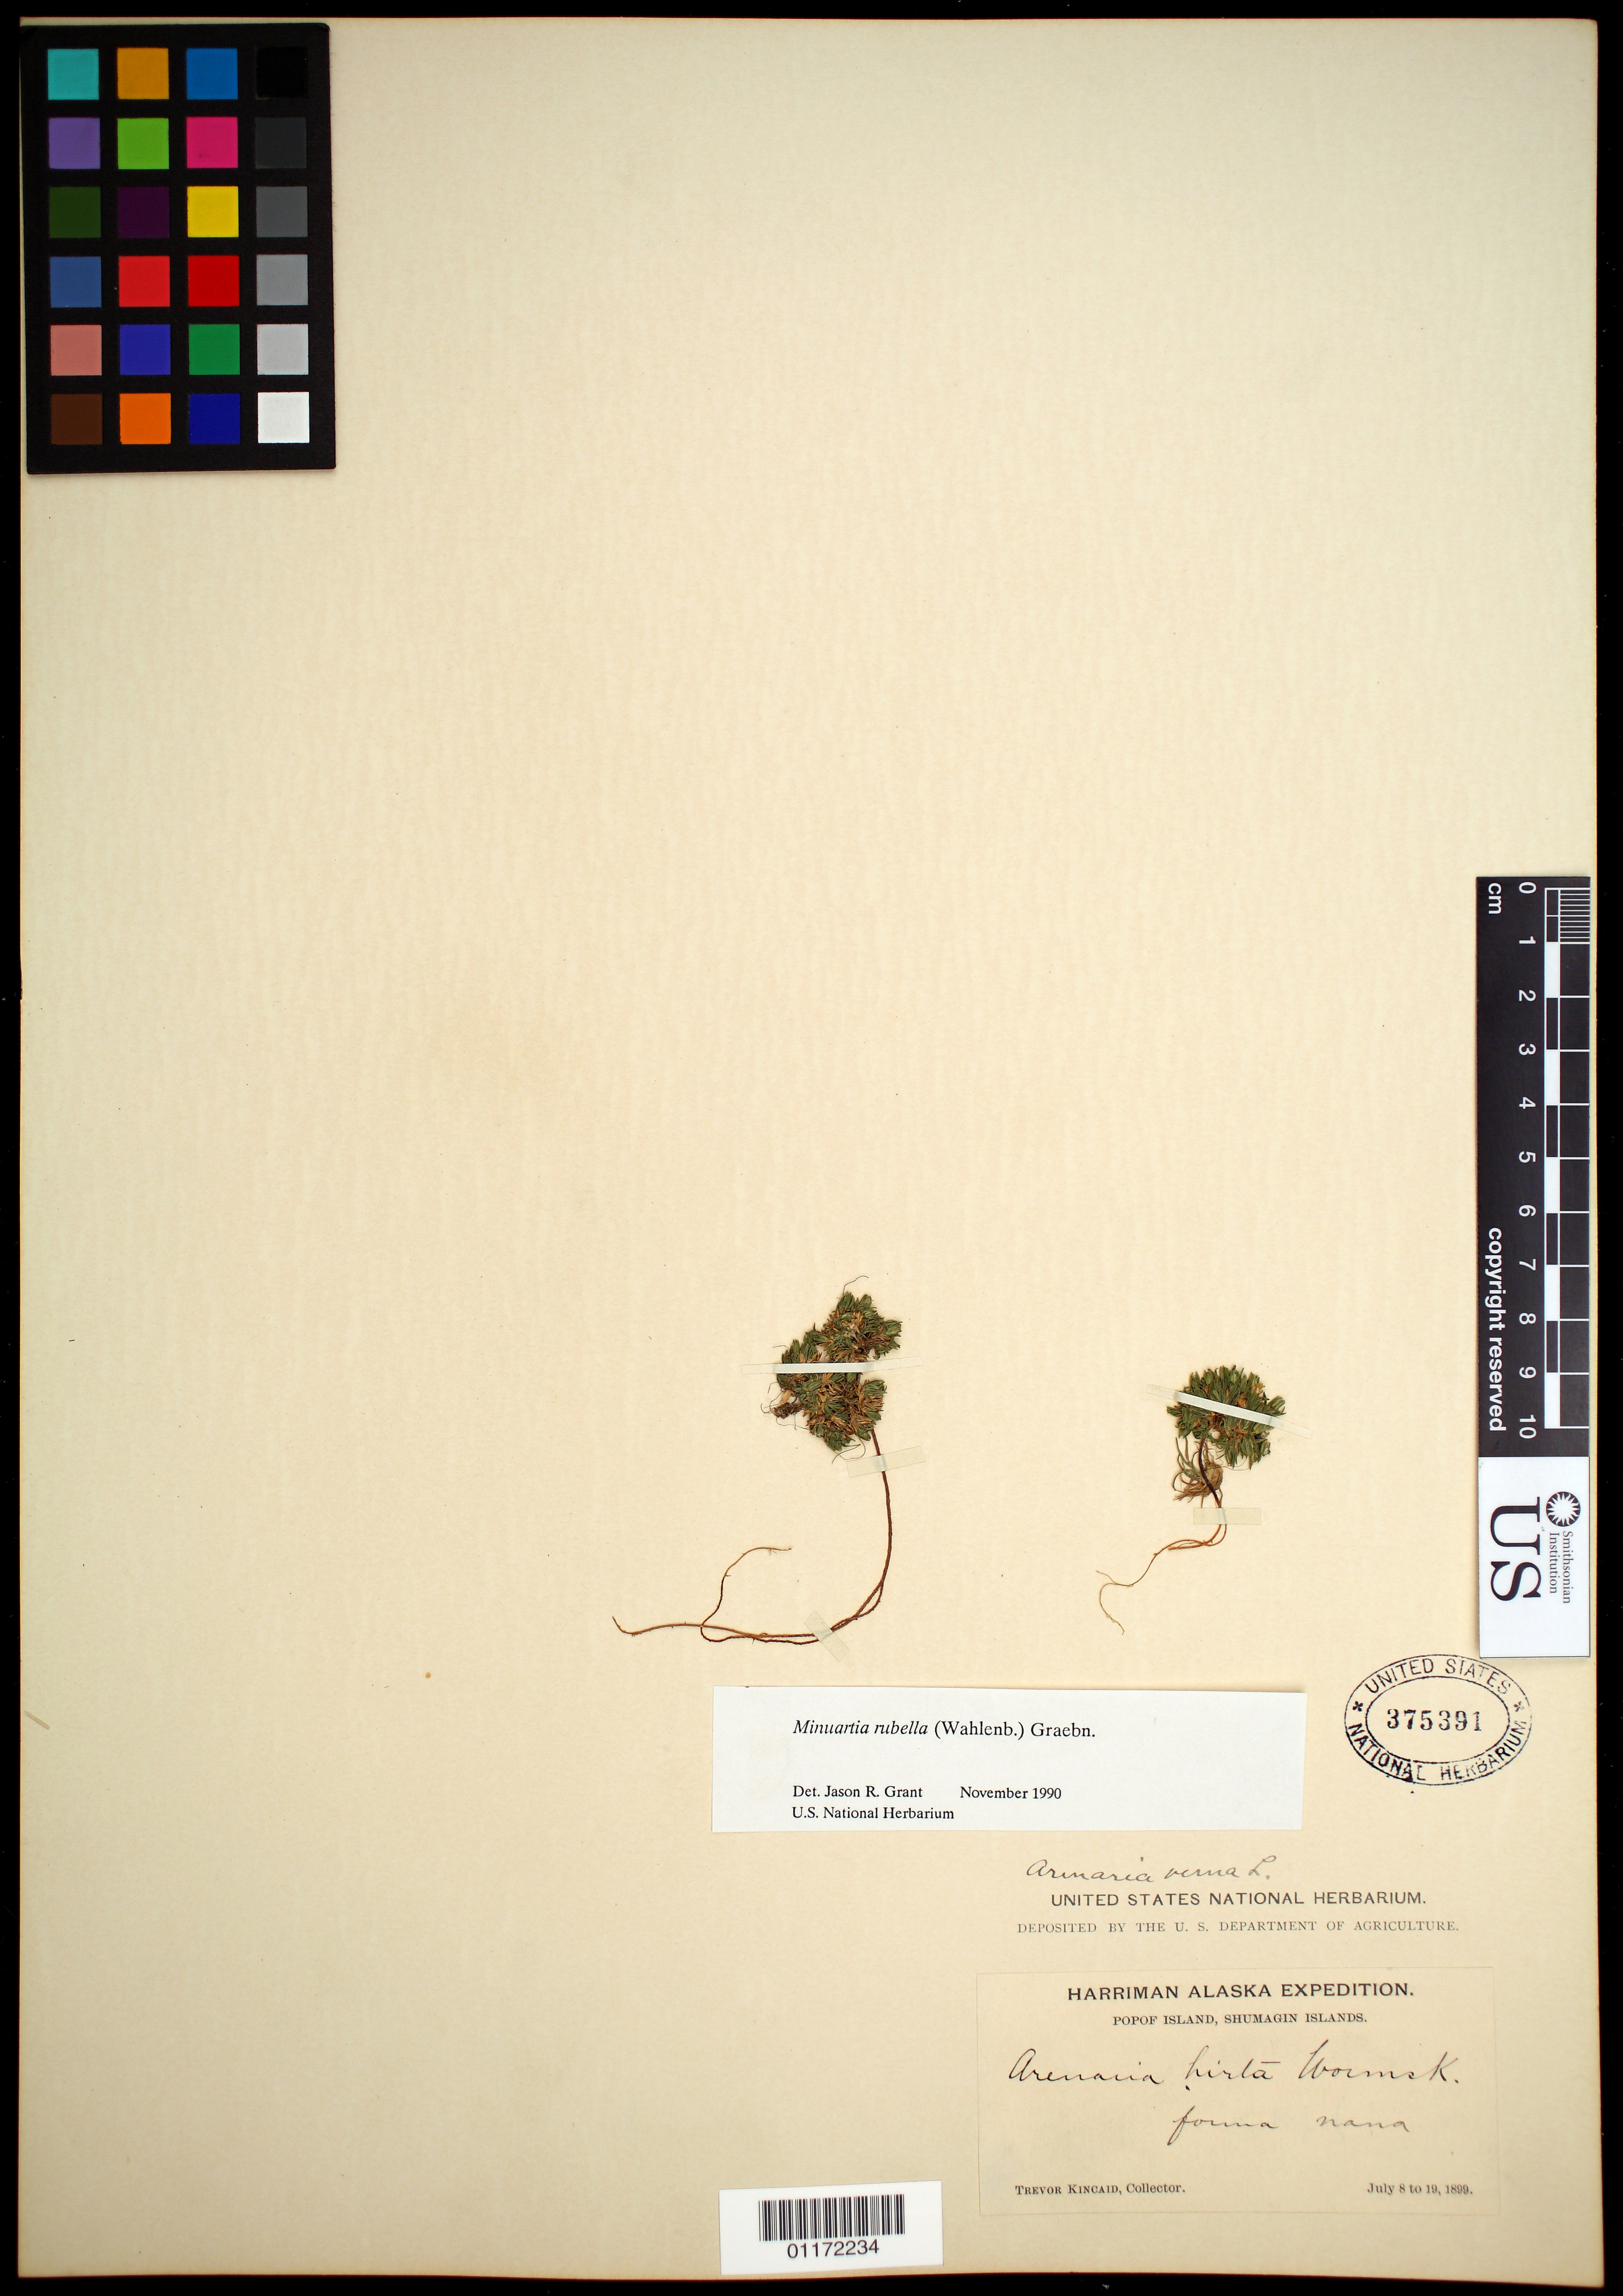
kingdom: Plantae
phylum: Tracheophyta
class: Magnoliopsida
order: Caryophyllales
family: Caryophyllaceae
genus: Minuartia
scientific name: Minuartia rubella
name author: (Wahlenb.) Hiern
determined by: Grant, J. R., (SWITZERLAND)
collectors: T. C. Kincaid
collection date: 1899-07-08/1899-07-19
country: United States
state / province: Alaska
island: Popof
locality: Popof Island.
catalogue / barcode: US 375391